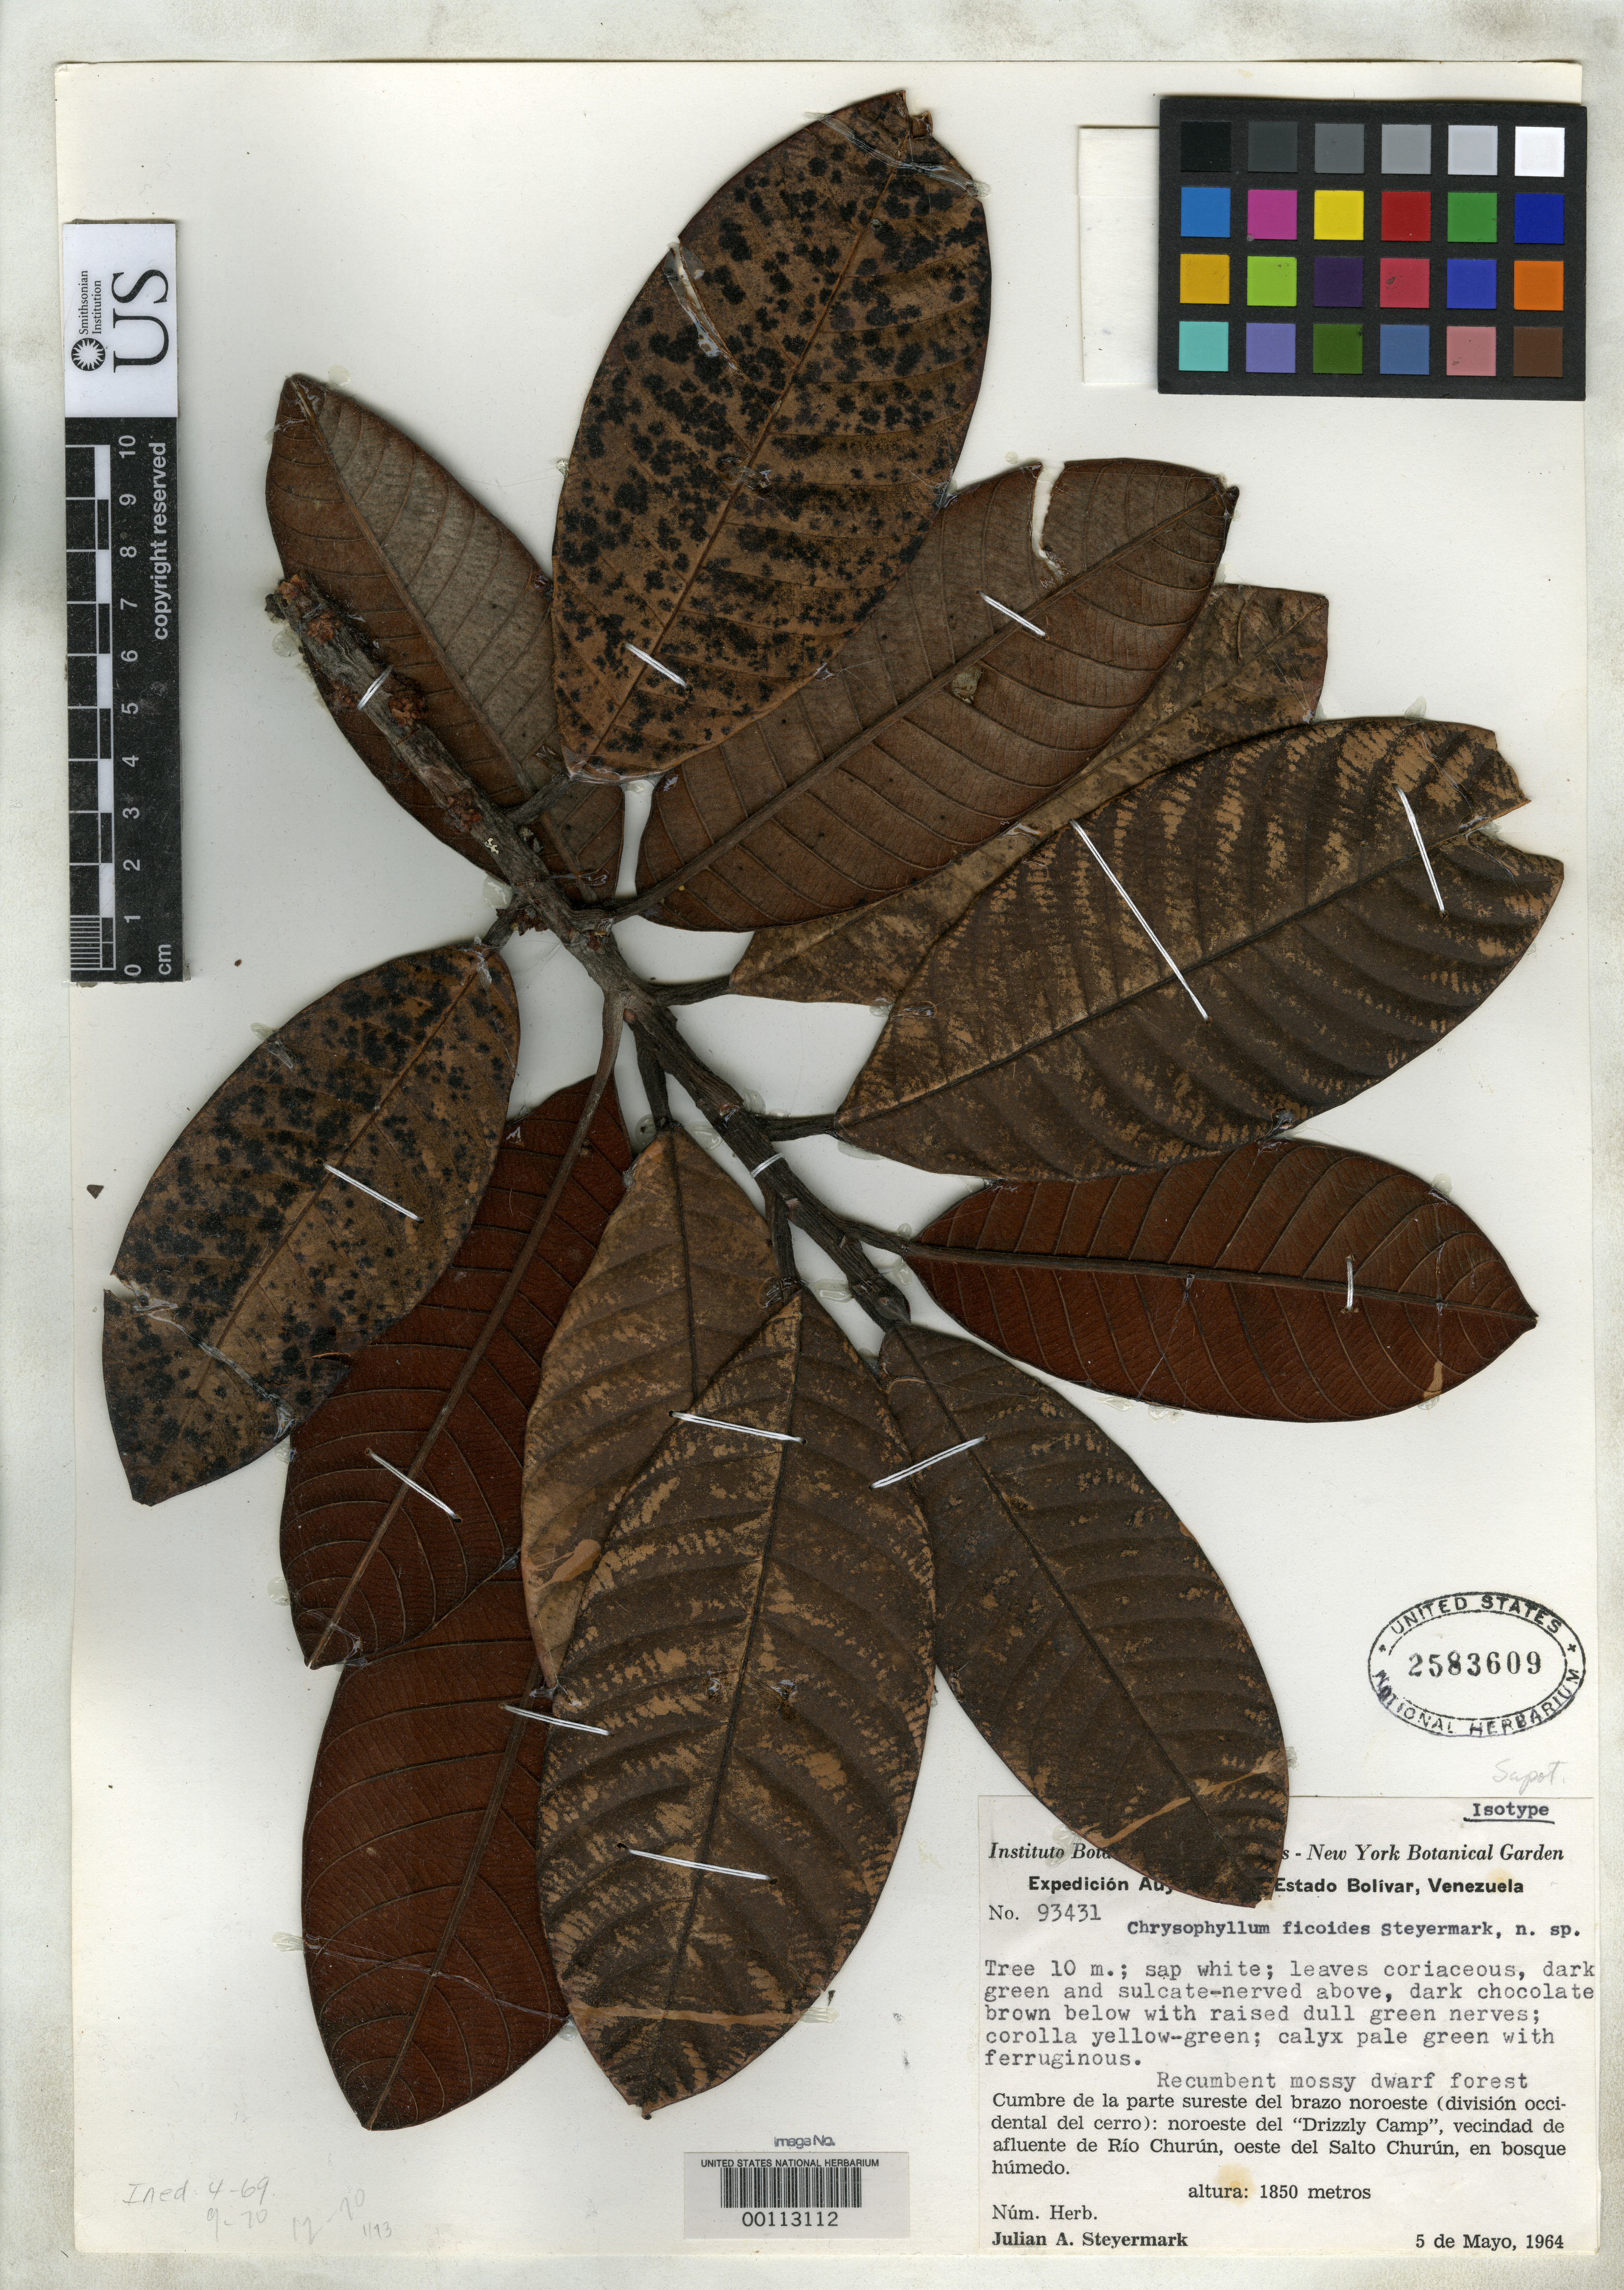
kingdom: Plantae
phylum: Tracheophyta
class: Magnoliopsida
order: Ericales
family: Sapotaceae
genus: Chrysophyllum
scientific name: Chrysophyllum ficoides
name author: Steyerm.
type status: Isotype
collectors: J. Steyermark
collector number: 93431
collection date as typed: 05 May 1964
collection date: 1964-05-05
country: Venezuela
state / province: Bolivar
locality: Vicinity of Rio Churun, west of Salto Churun.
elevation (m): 1850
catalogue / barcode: US 2583609